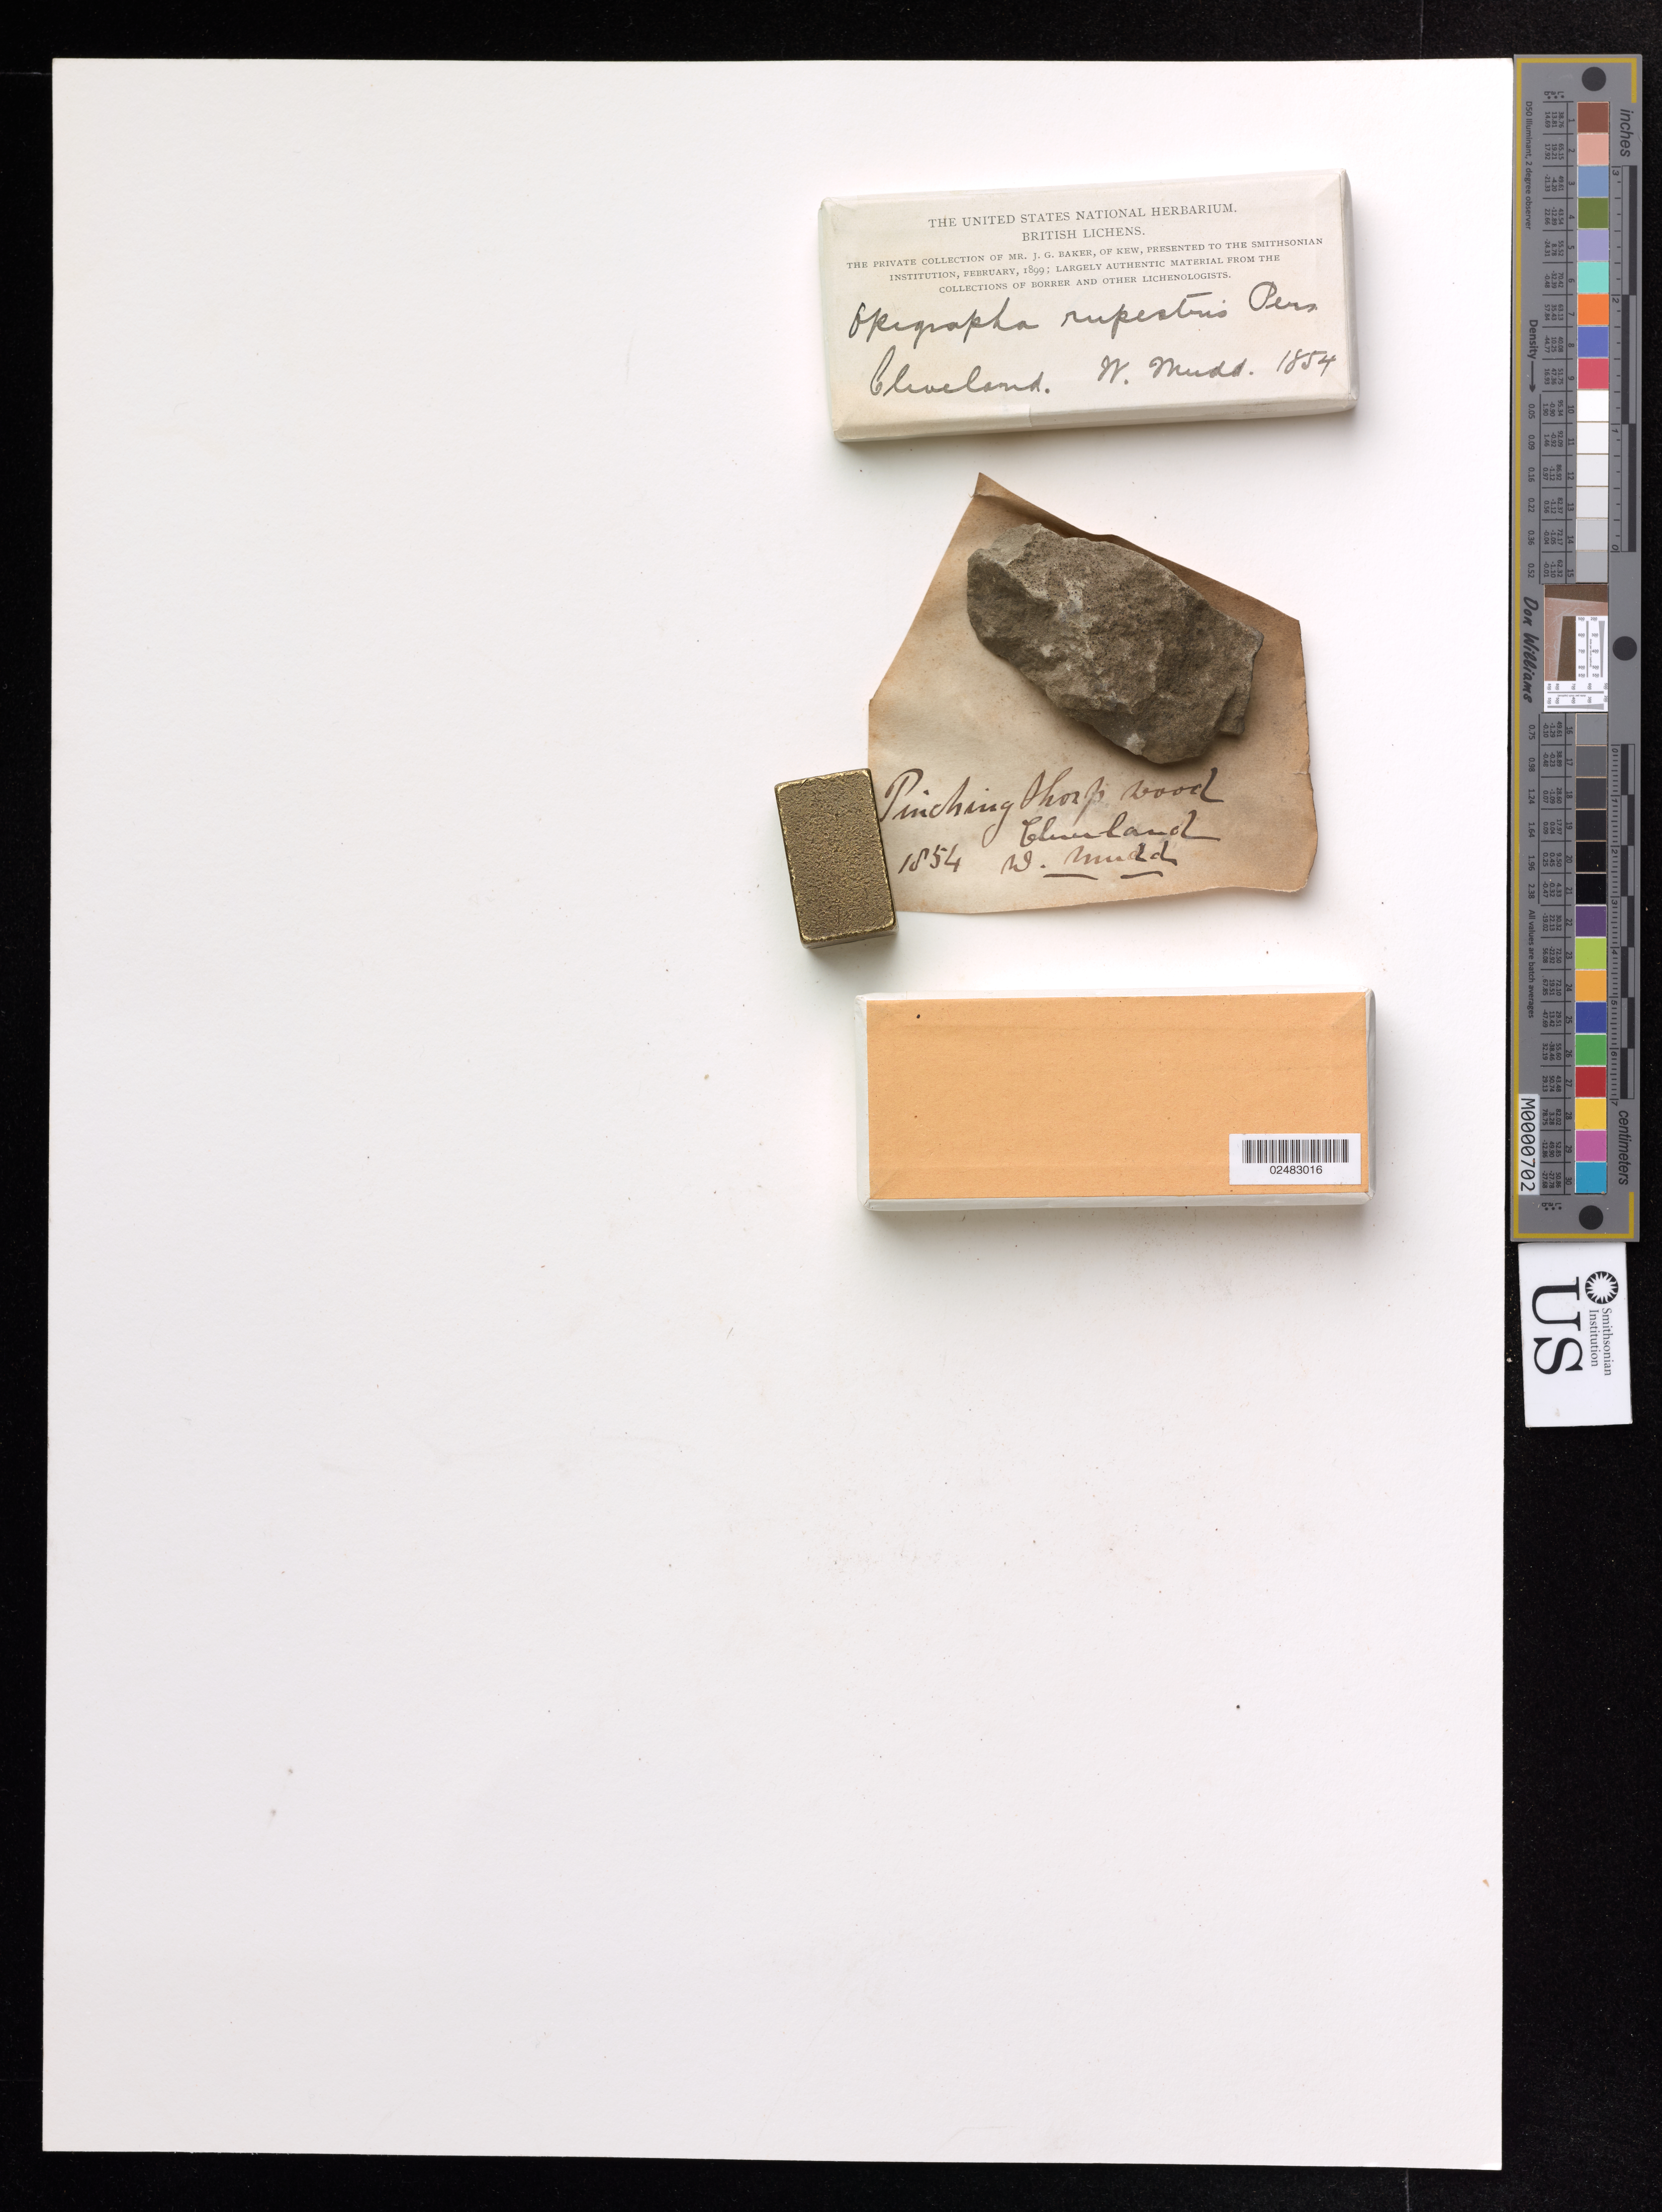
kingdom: Fungi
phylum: Ascomycota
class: Arthoniomycetes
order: Arthoniales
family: Opegraphaceae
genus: Opegrapha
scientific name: Opegrapha rupestris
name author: Pers.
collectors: W. Mudd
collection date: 1854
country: United Kingdom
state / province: England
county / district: Redcar and Cleveland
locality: Cleveland